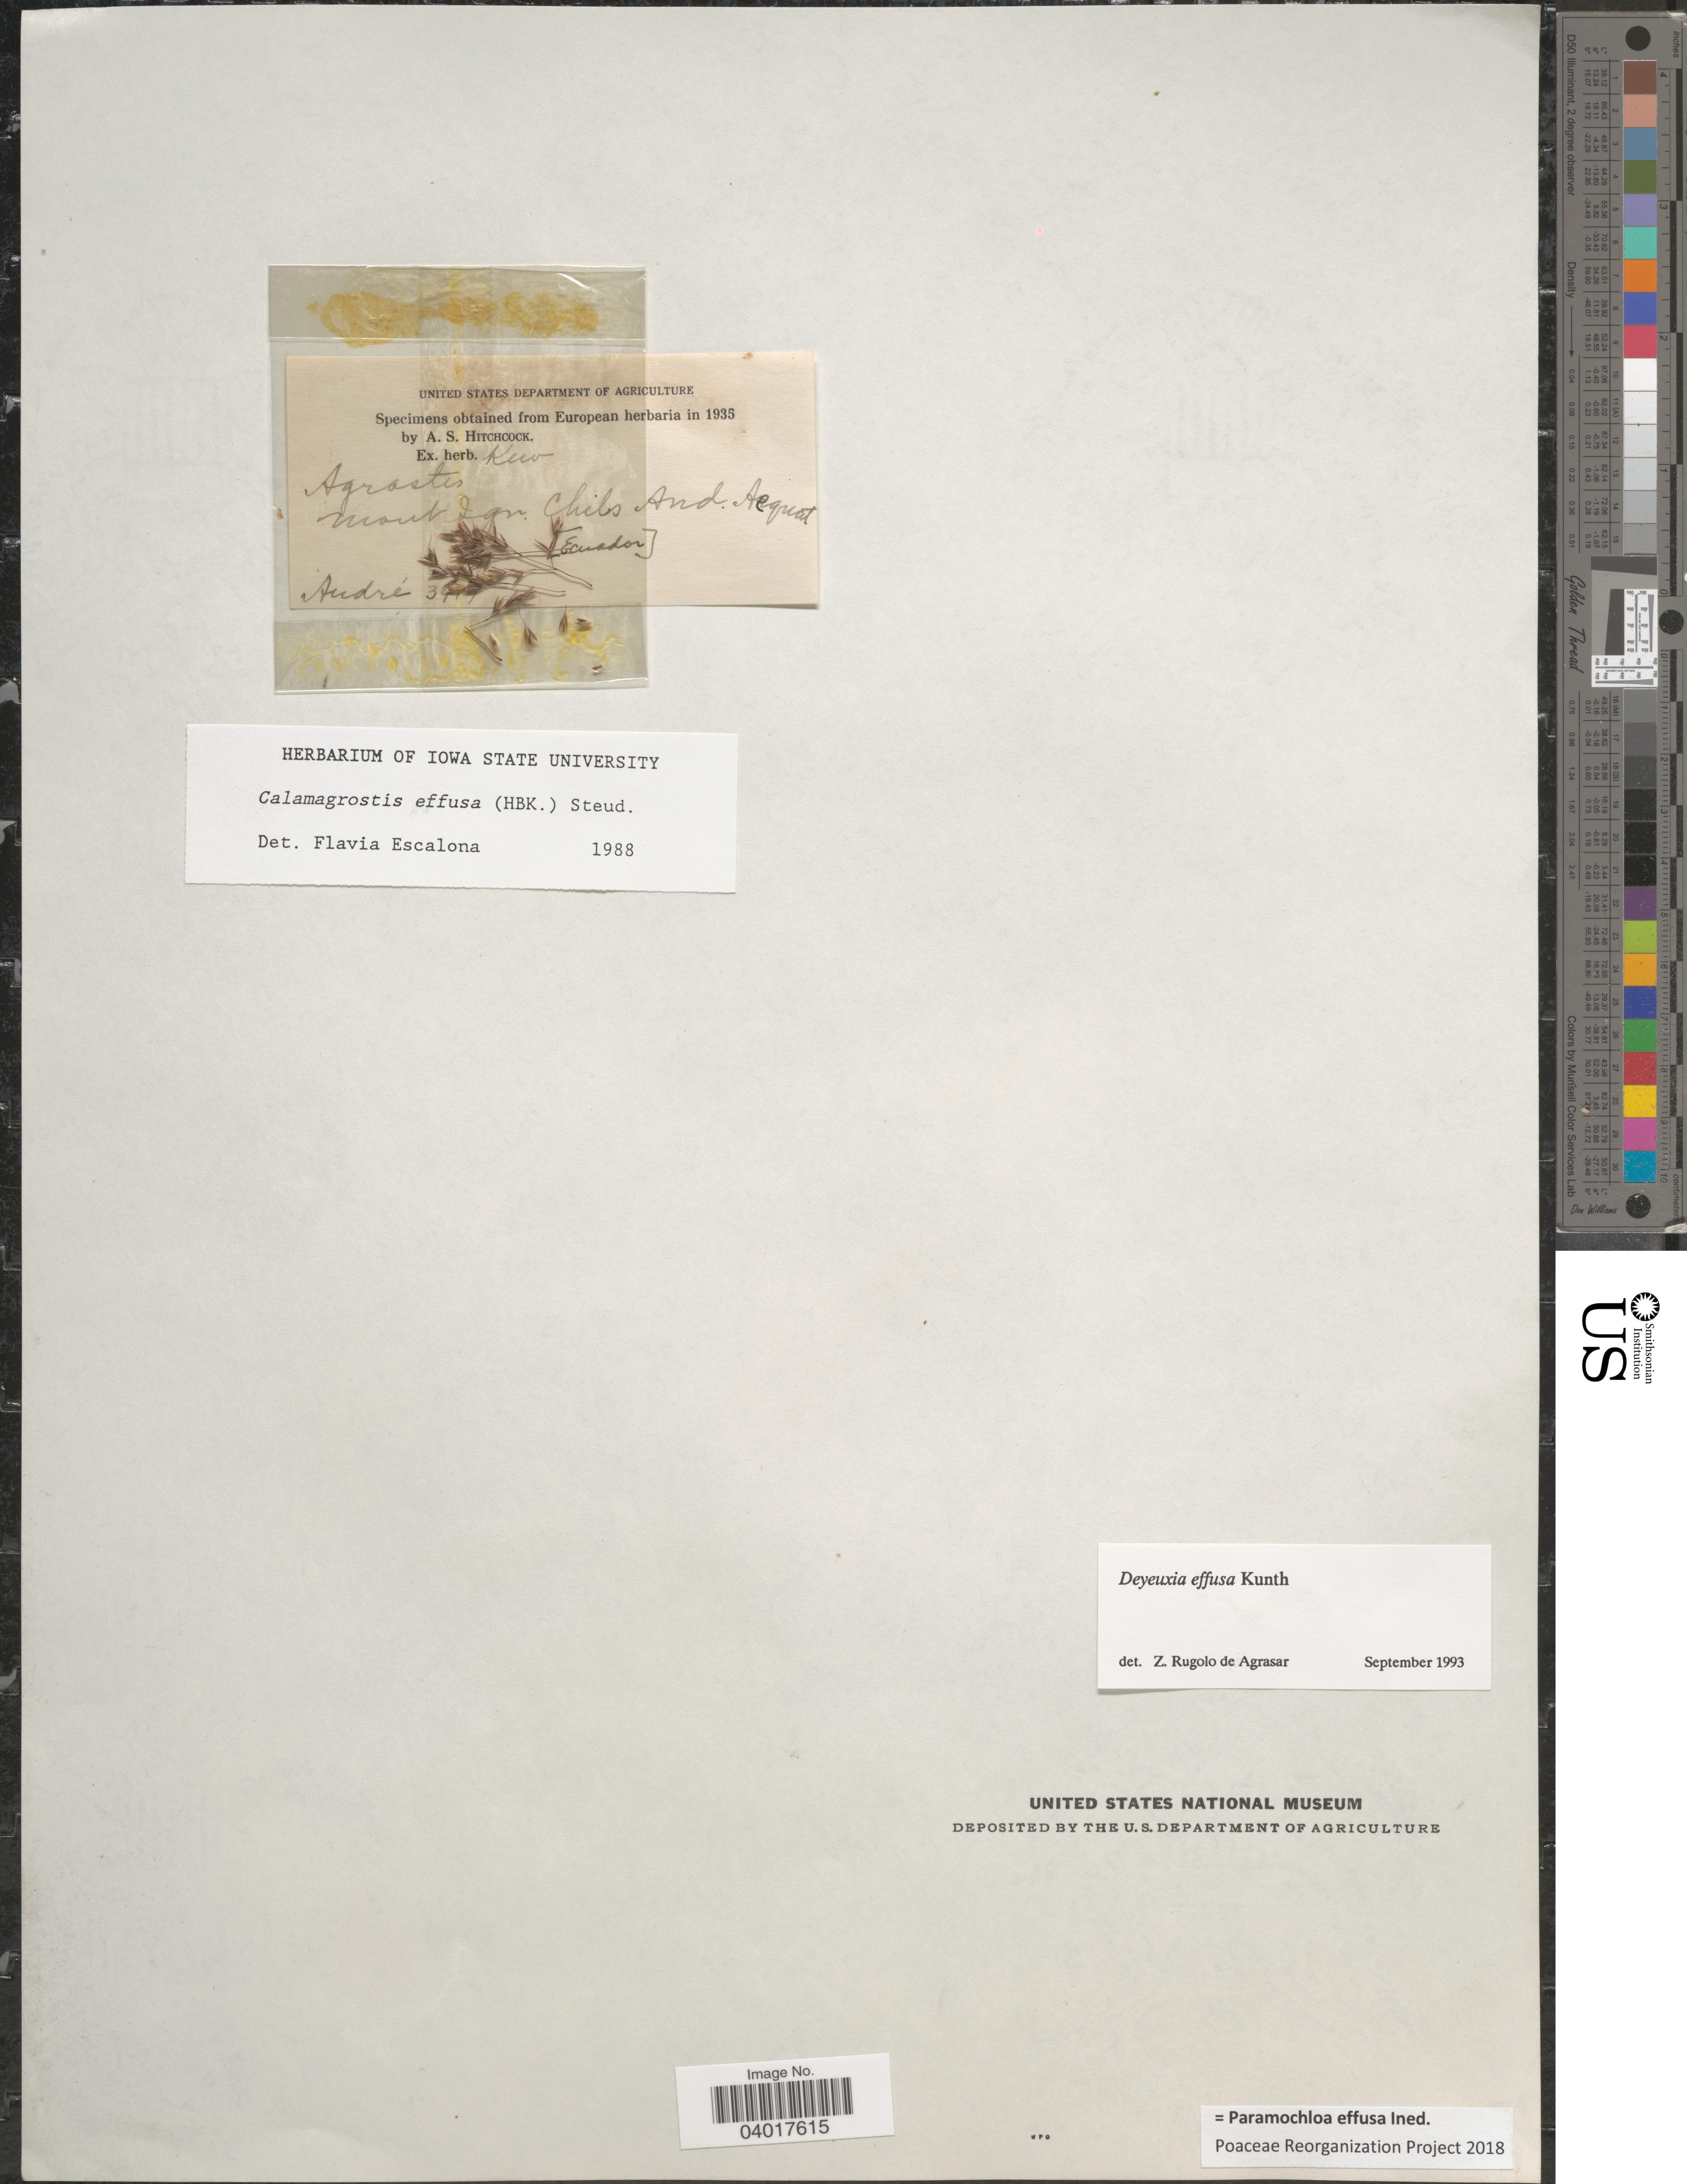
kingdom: Plantae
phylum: Tracheophyta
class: Liliopsida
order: Poales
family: Poaceae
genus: Paramochloa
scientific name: Paramochloa effusa ined.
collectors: André, --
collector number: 3411*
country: Ecuador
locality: Mont Ign Chiles And Aequat [Ecuador].